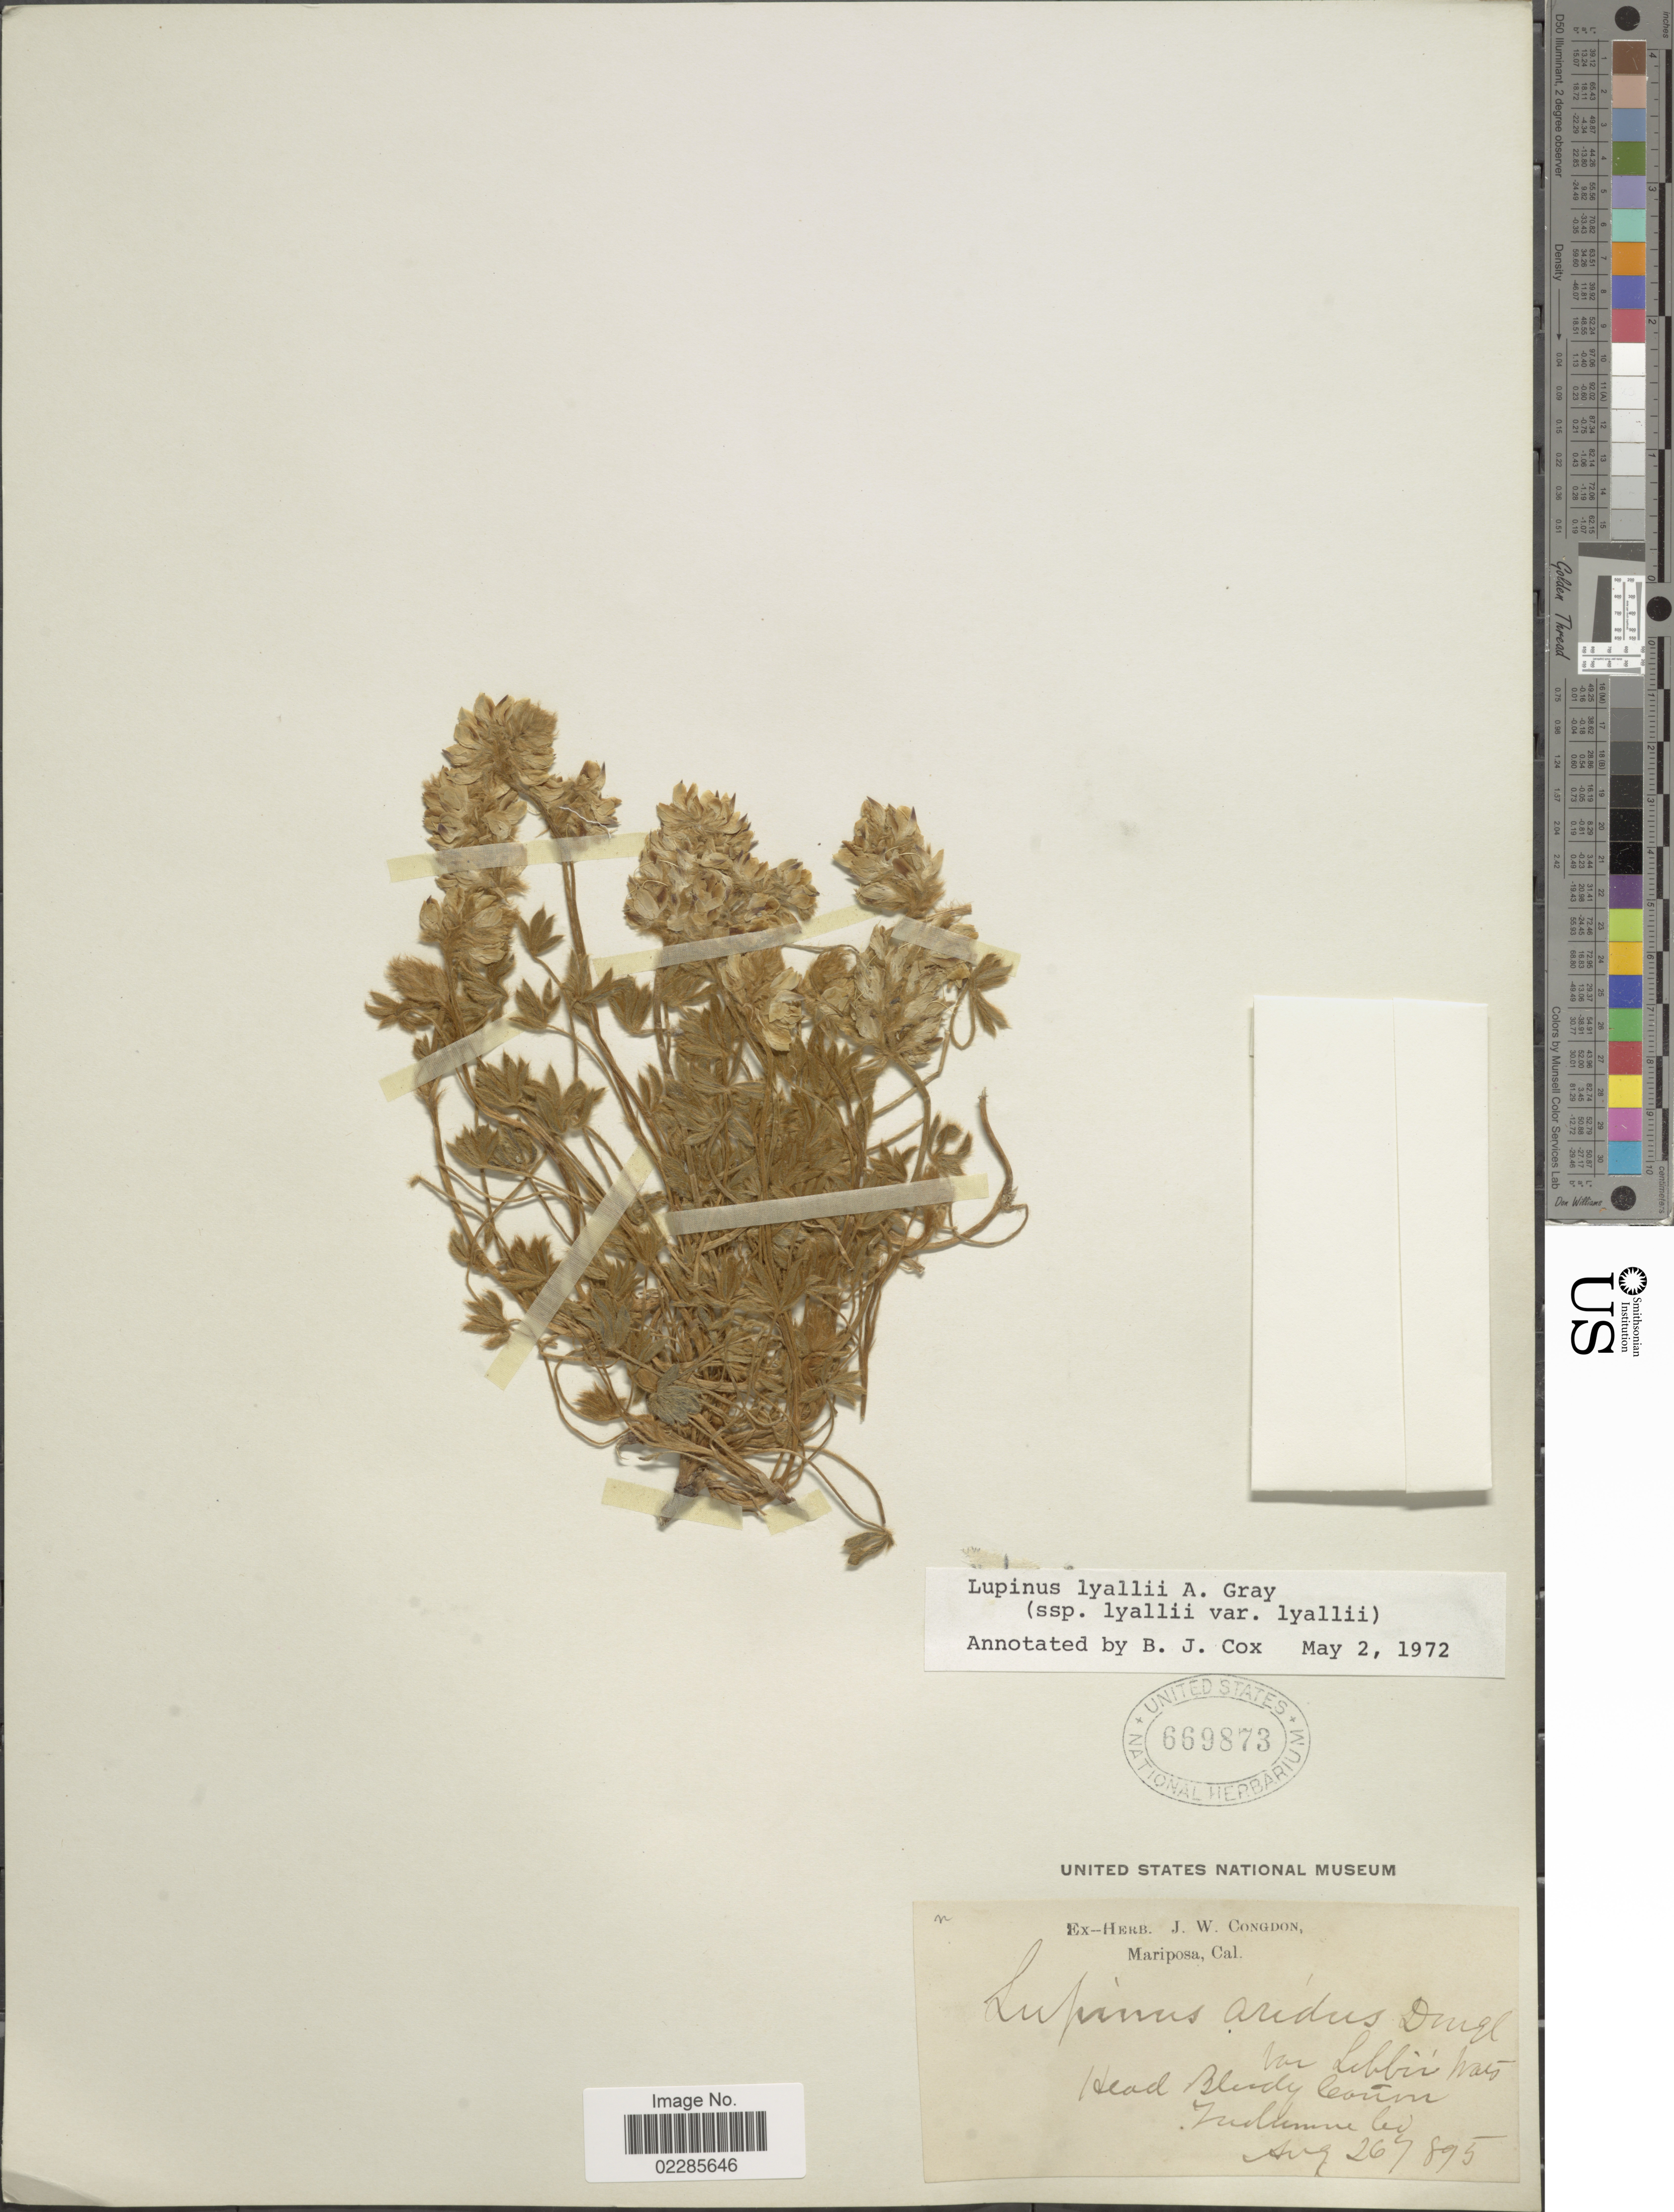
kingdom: Plantae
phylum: Tracheophyta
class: Magnoliopsida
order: Fabales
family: Fabaceae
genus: Lupinus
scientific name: Lupinus lyallii subsp. lyallii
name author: A. Gray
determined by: Cox, B. J.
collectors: ex herb. J. W. Congdon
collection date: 1895-08-26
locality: Head Blendy Cañon, [illegible text] Co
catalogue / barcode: US 669873